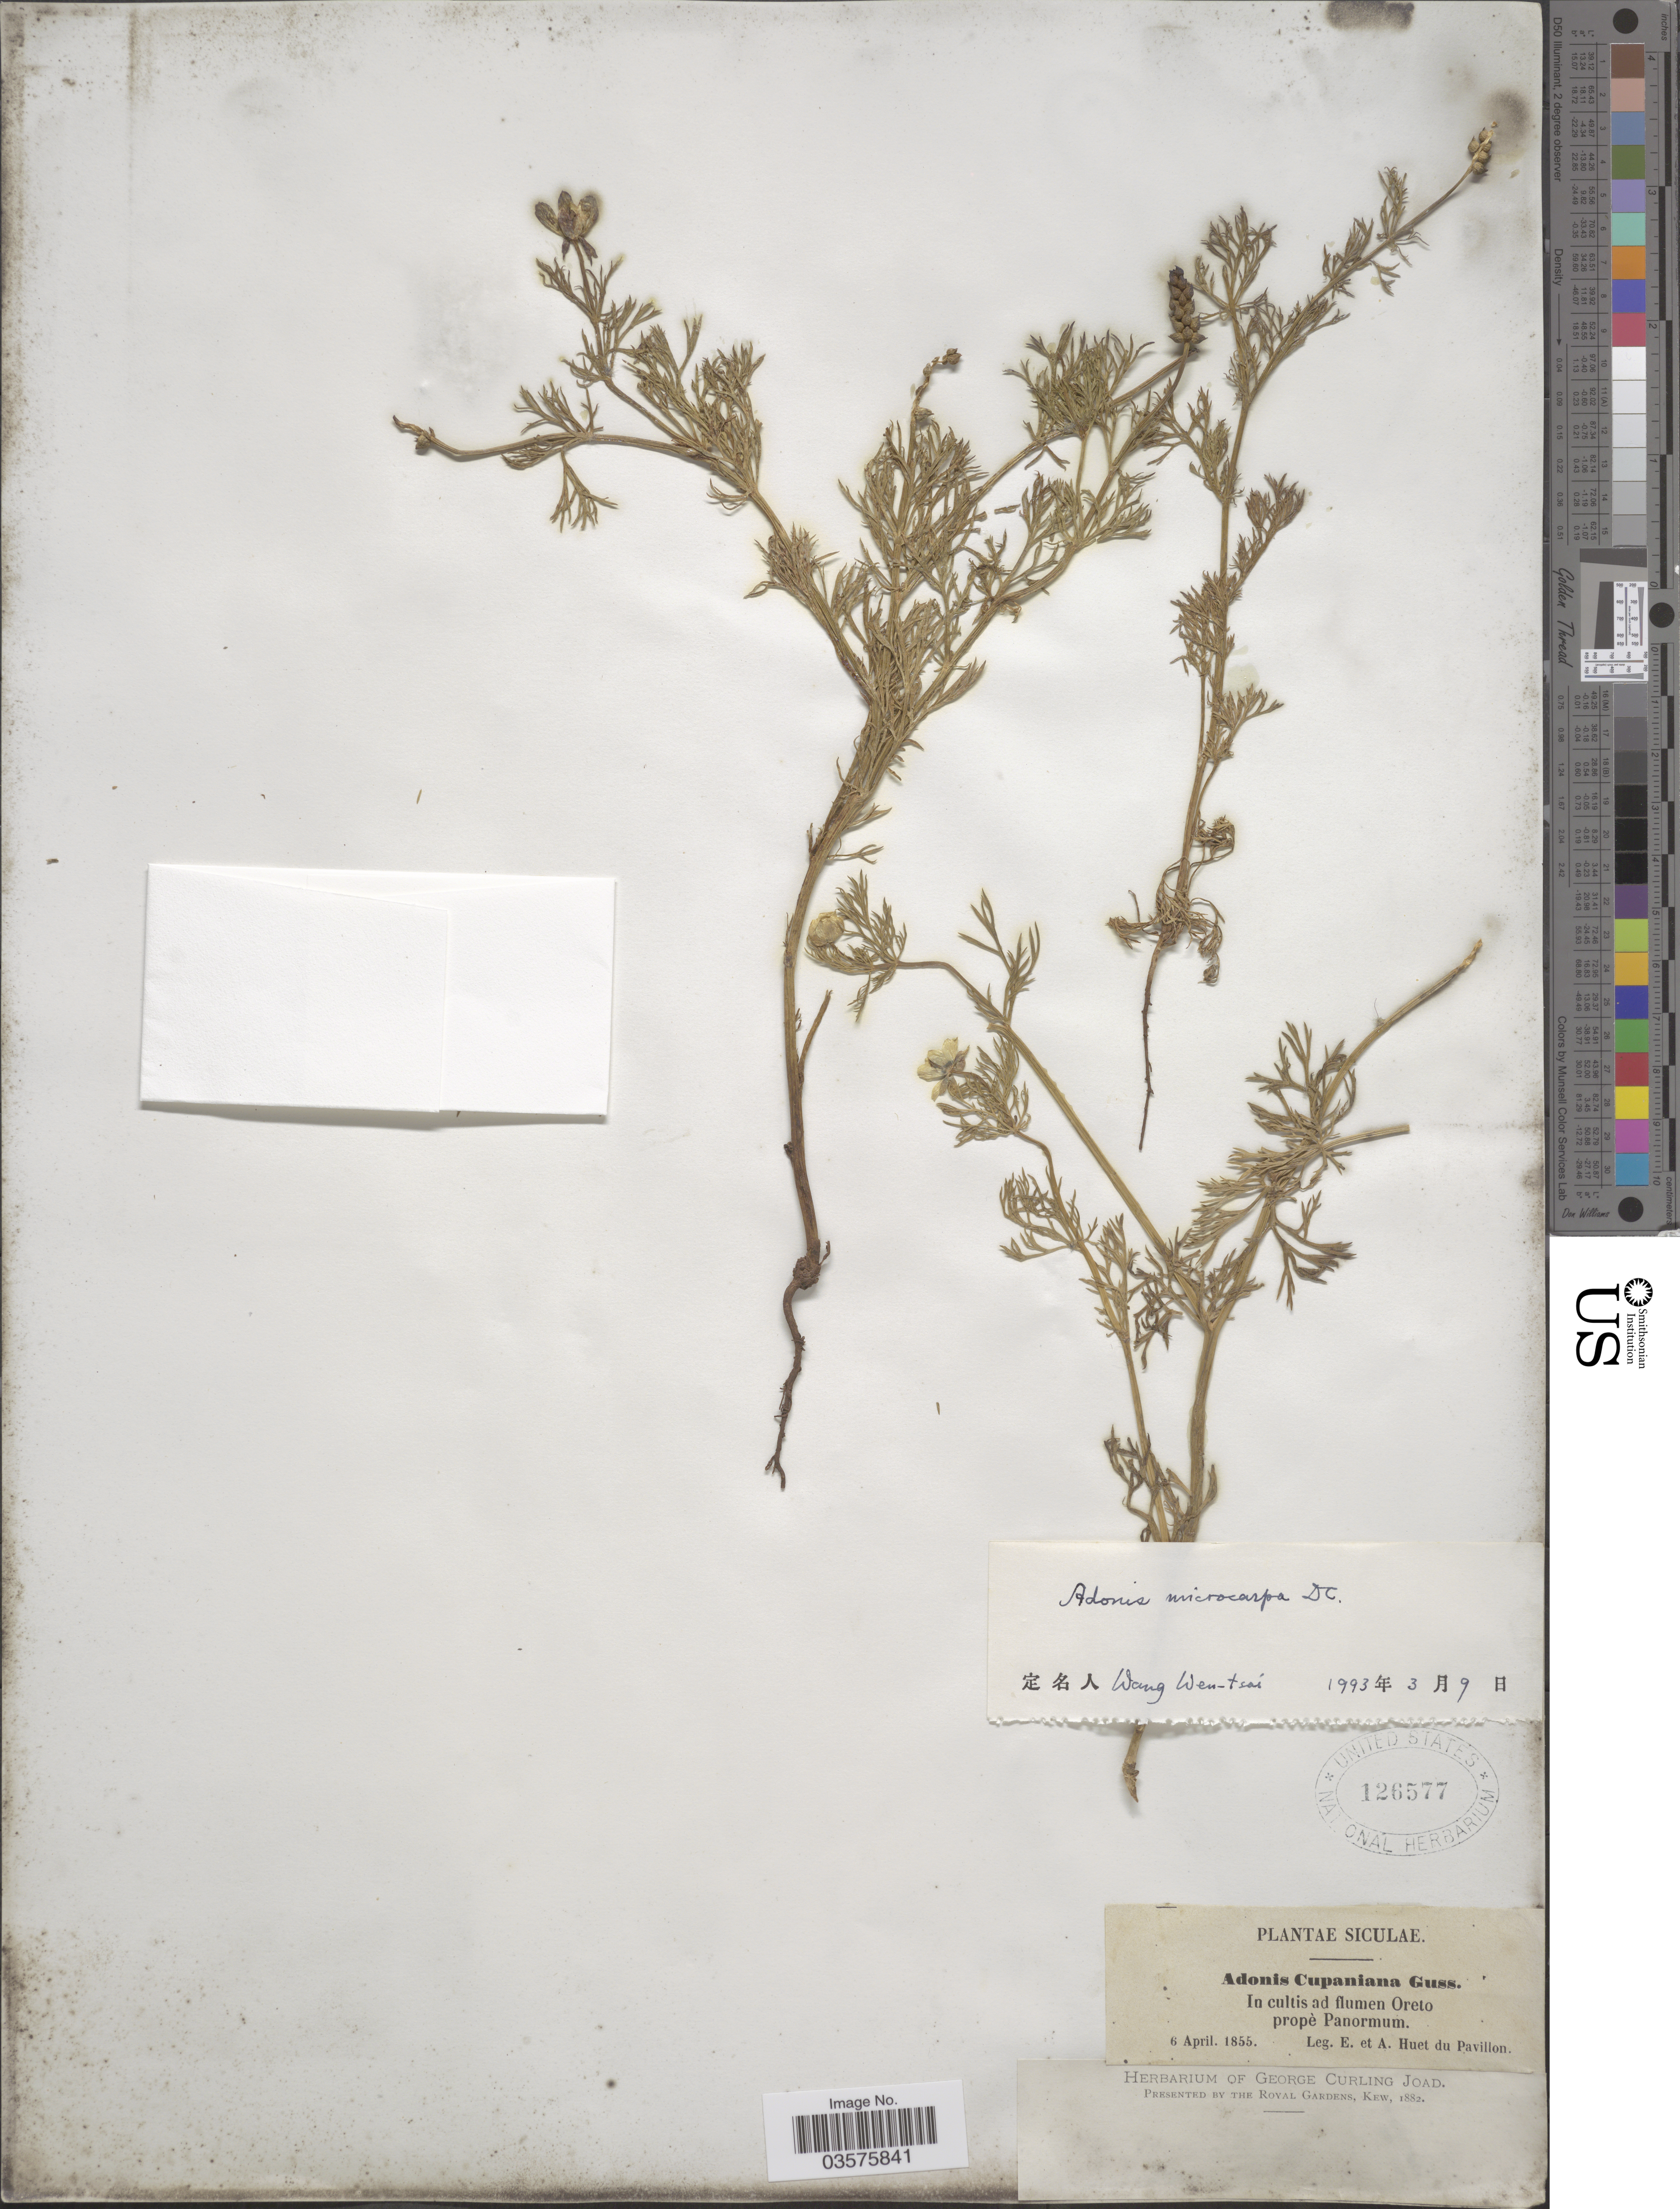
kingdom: Plantae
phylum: Tracheophyta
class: Magnoliopsida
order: Ranunculales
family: Ranunculaceae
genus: Adonis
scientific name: Adonis microcarpa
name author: DC.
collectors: E. Huet du Pavillon & A. Huet du Pavillon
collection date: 1855-04-06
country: Italy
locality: Siculae. In cultis ad flumen Oreto propè Panormum.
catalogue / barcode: US 126577